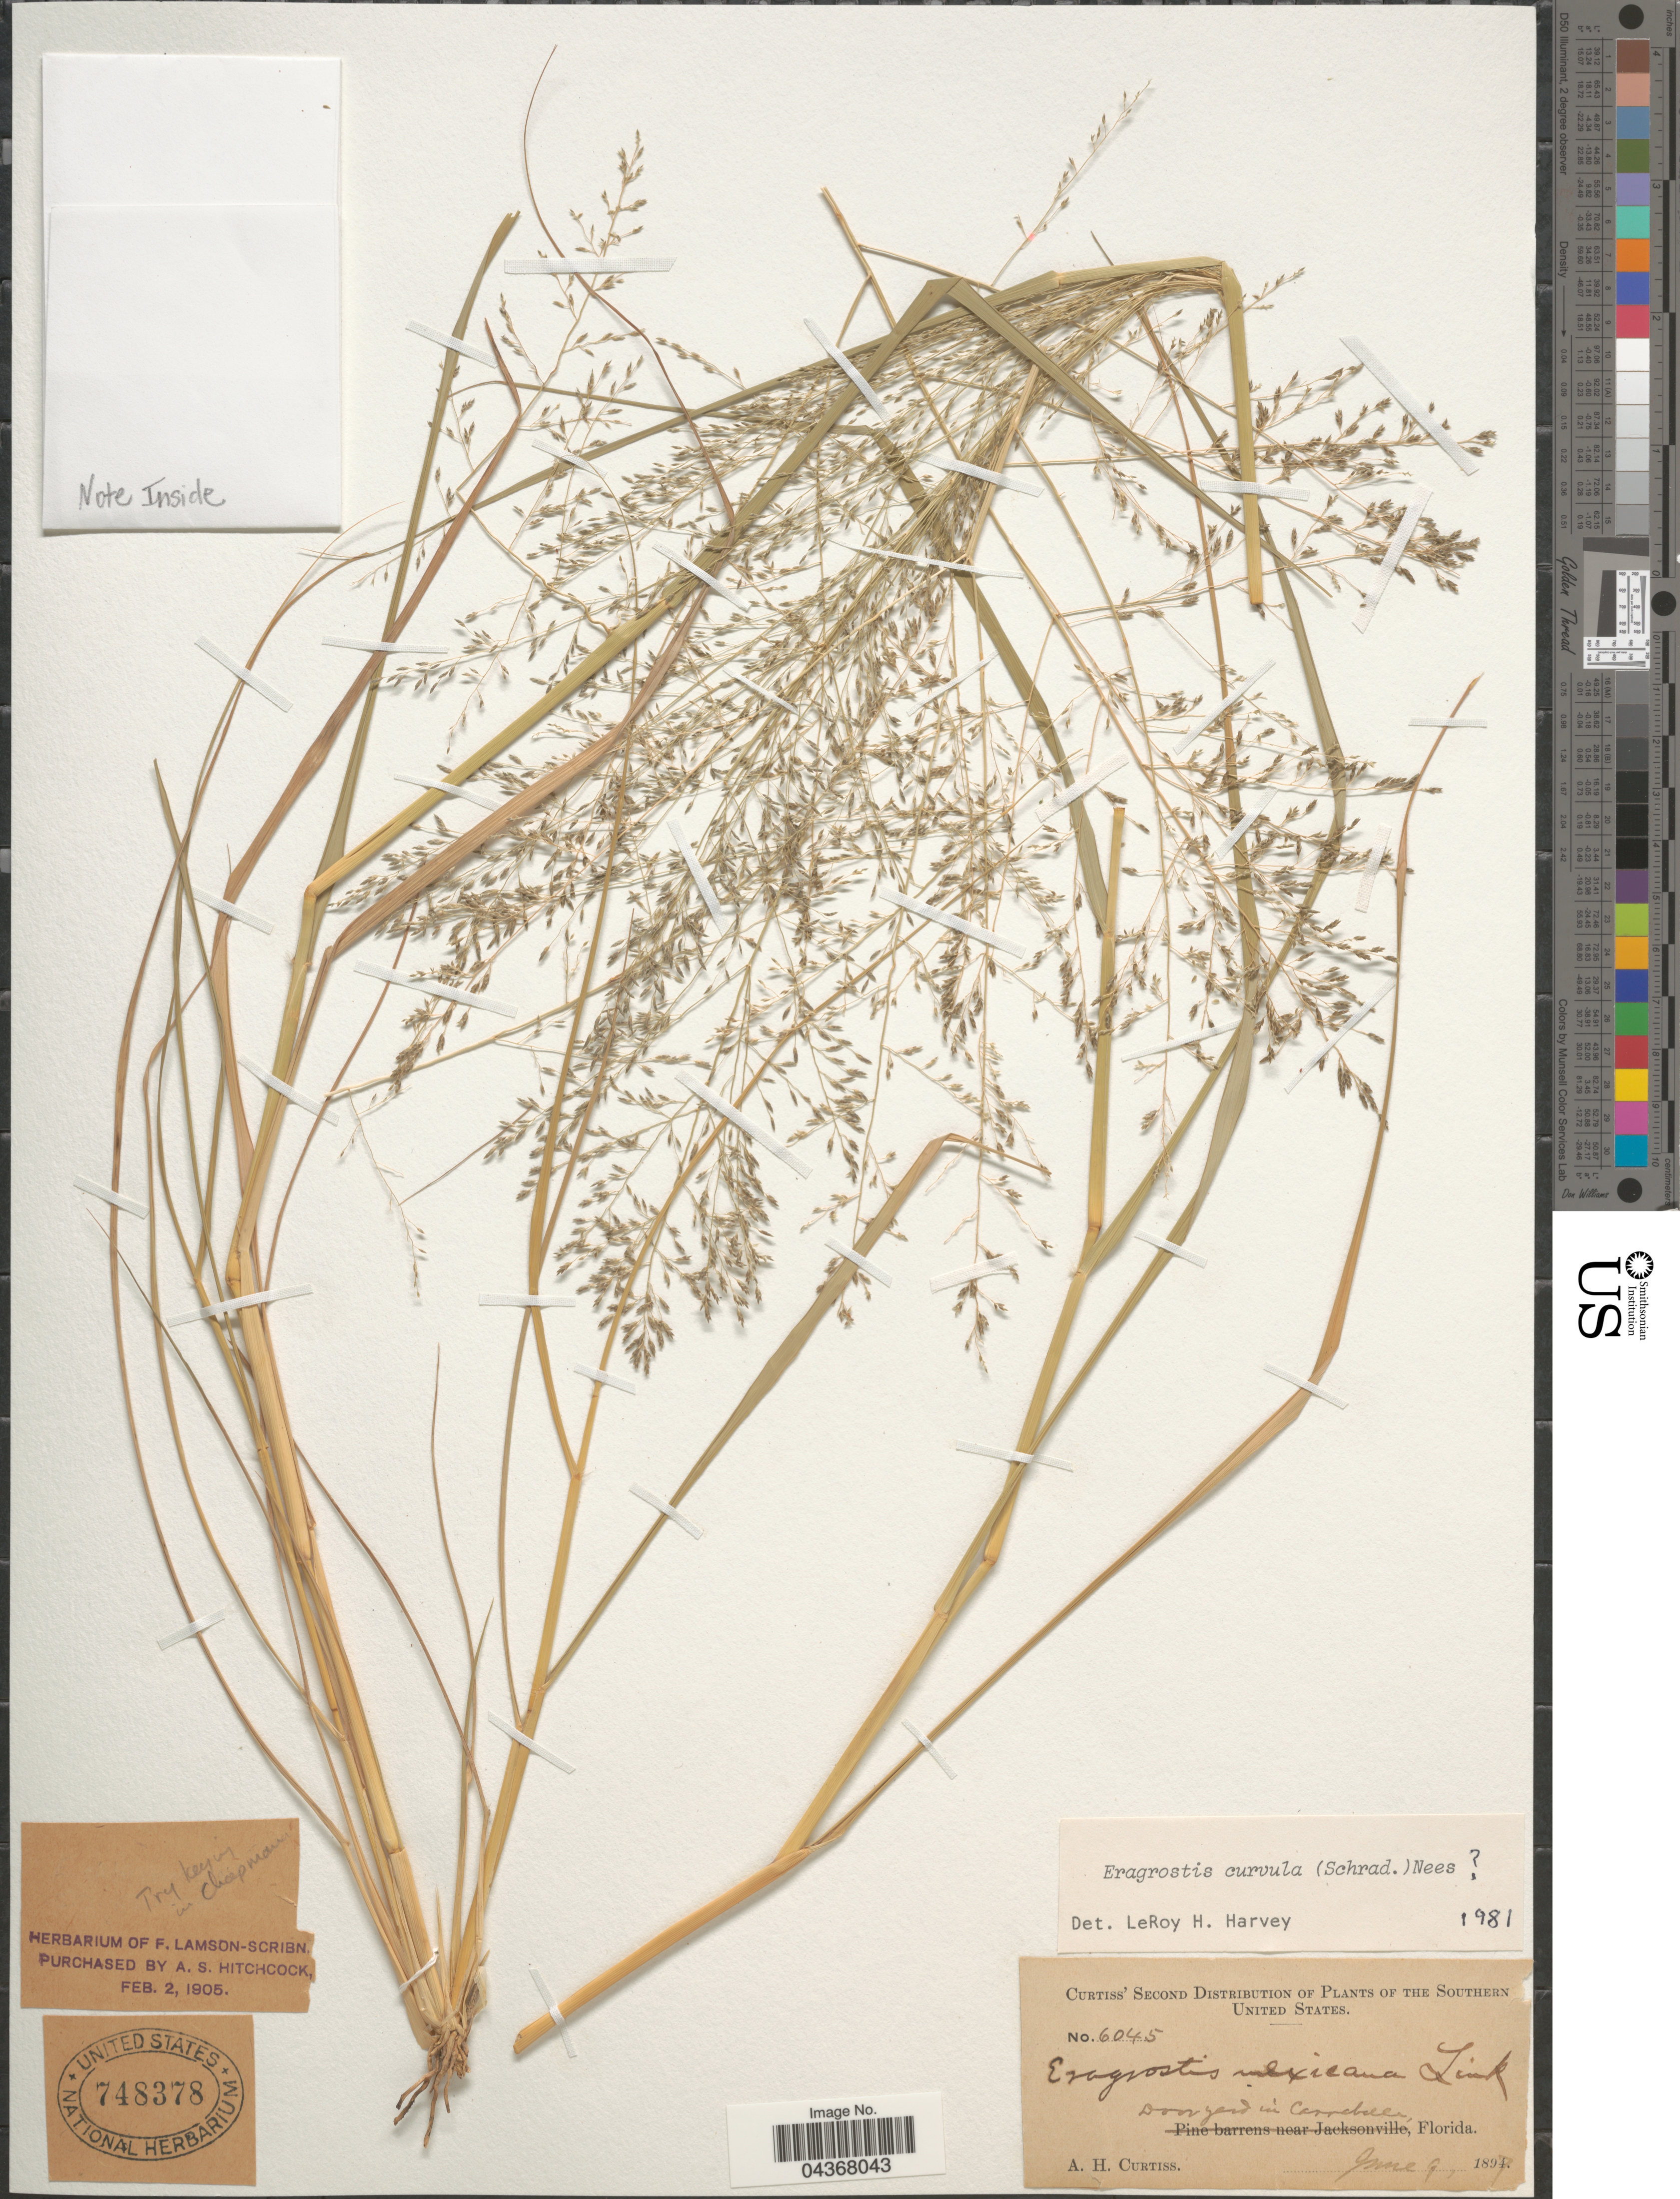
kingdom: Plantae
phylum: Tracheophyta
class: Liliopsida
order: Poales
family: Poaceae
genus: Eragrostis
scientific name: Eragrostis curvula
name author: (Schrad.) Nees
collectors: A. H. Curtiss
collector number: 6045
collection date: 1897-06-09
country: United States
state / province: Florida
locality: The Southern United States. Door yard in Carrabelle.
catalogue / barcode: US 748378